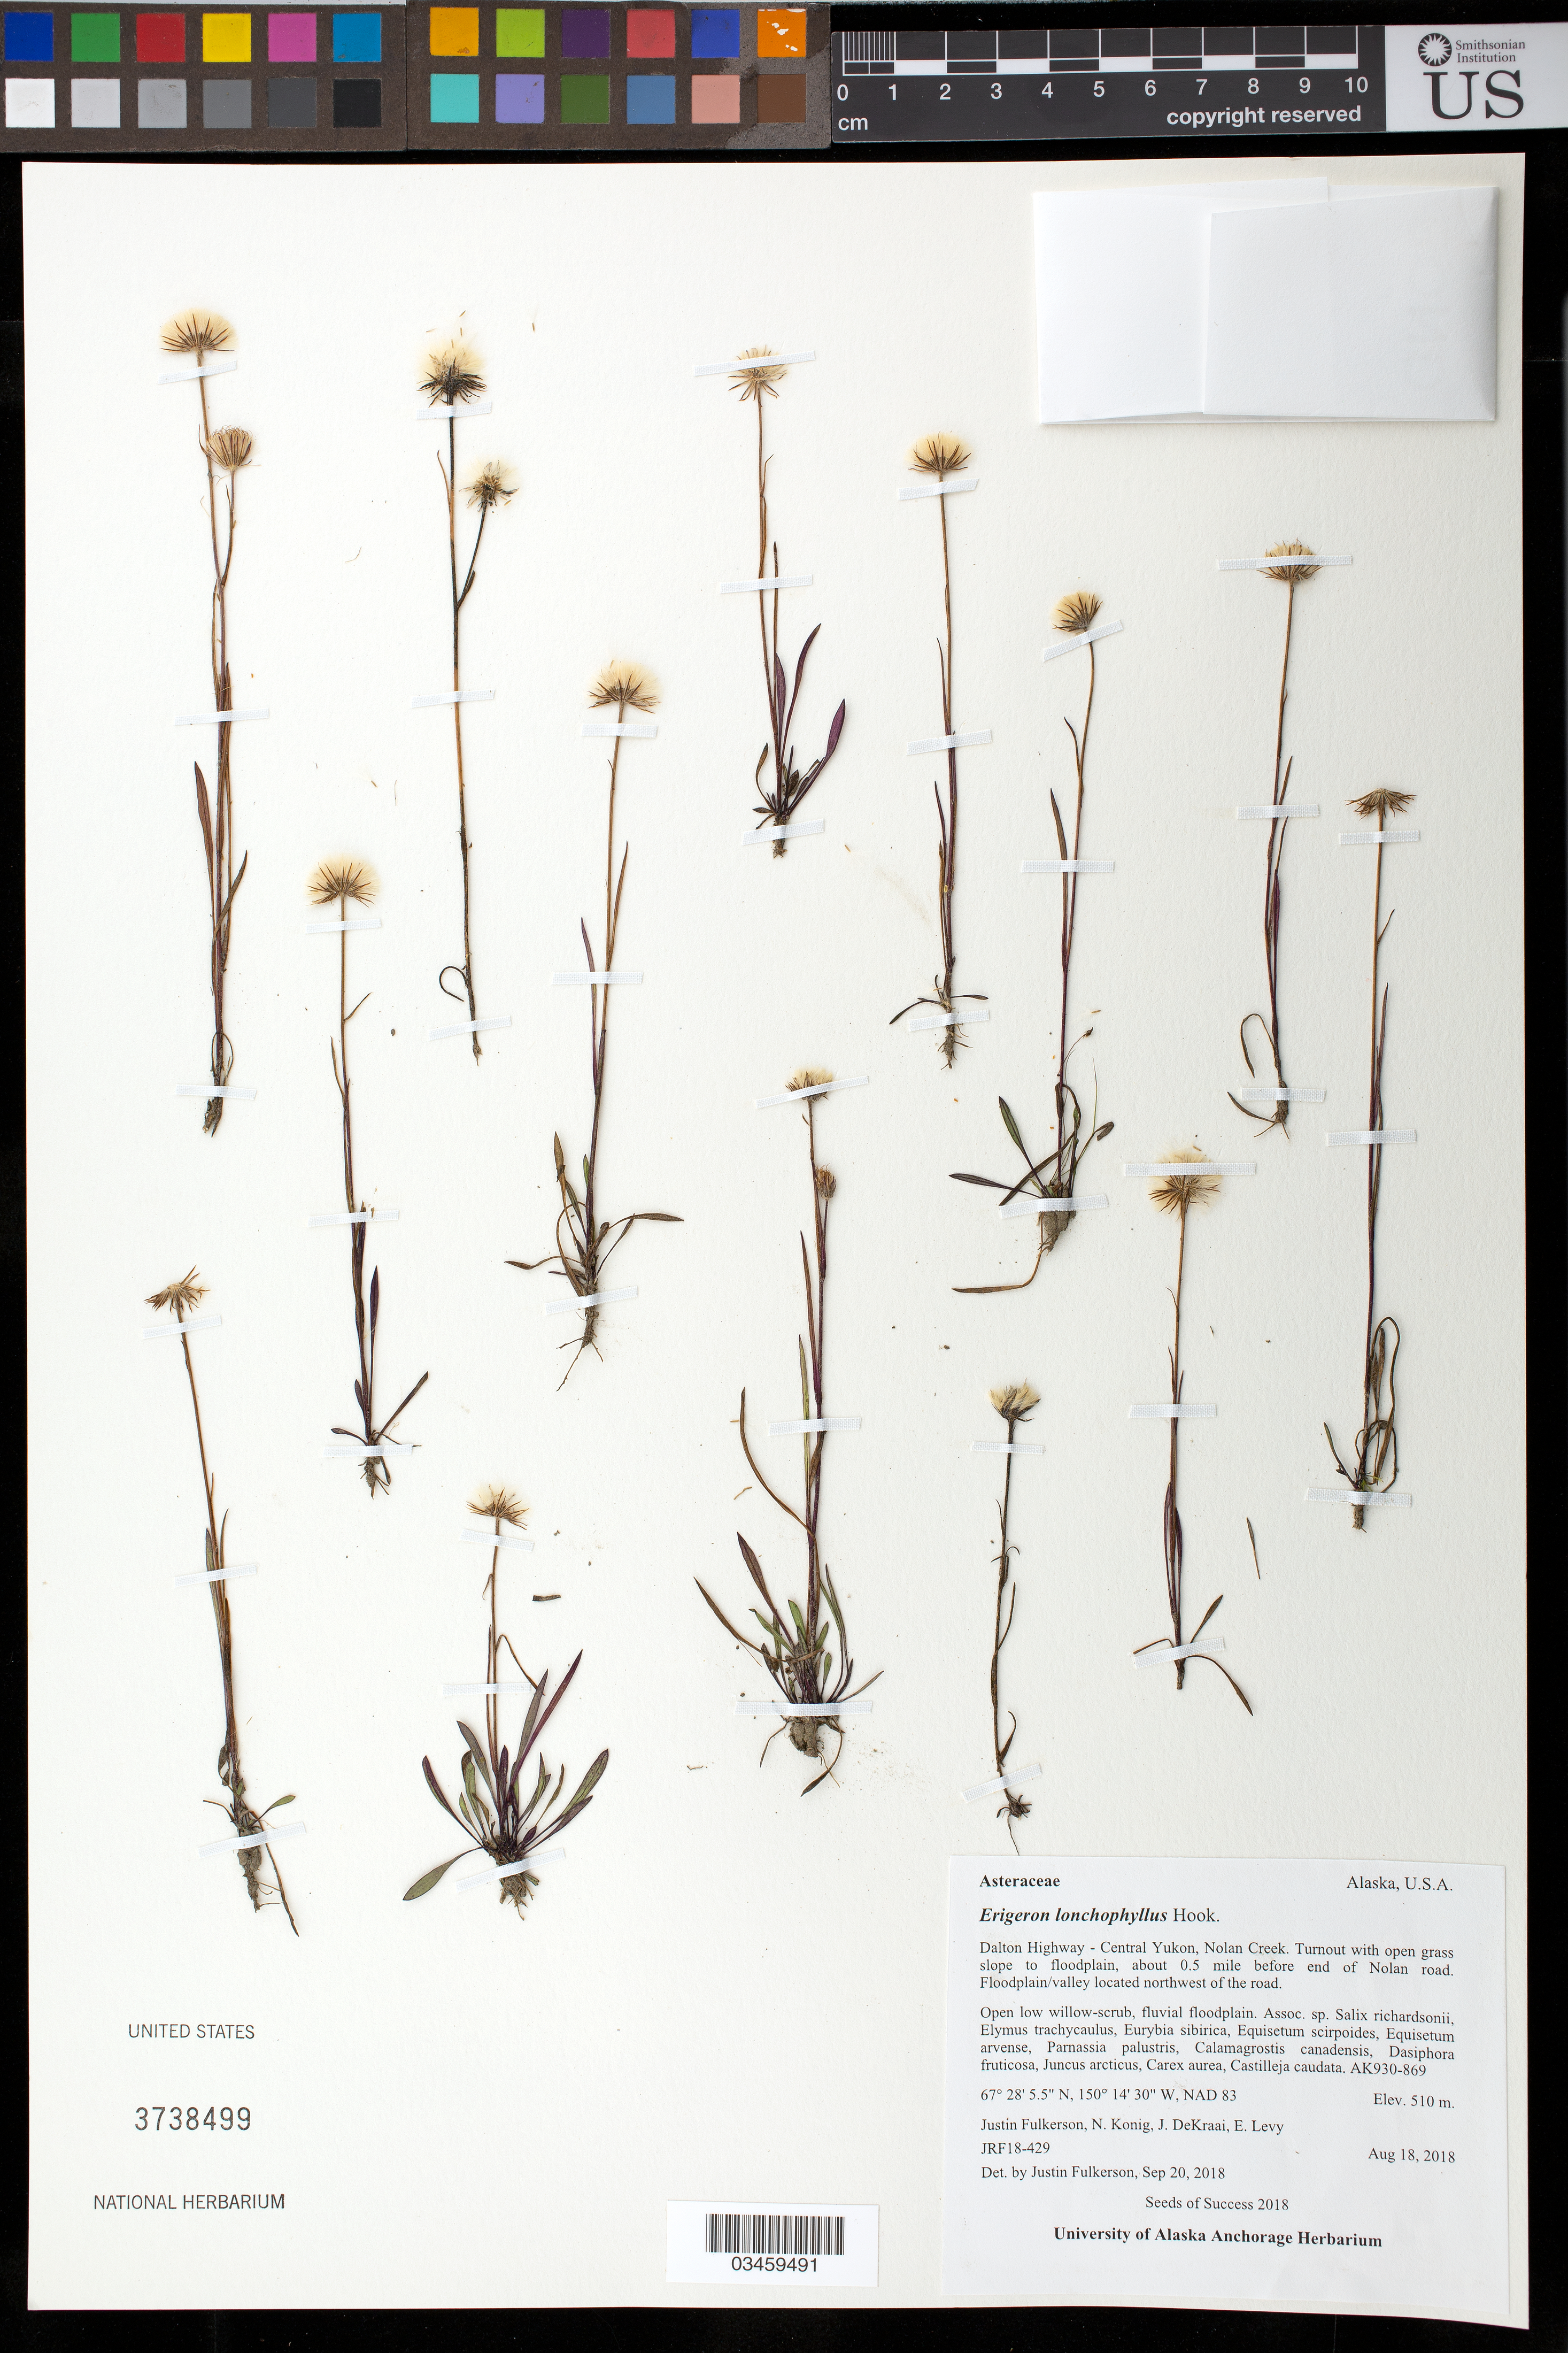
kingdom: Plantae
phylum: Tracheophyta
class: Magnoliopsida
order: Asterales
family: Asteraceae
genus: Erigeron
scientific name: Erigeron lonchophyllus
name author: Hook.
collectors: J. Fulkerson, N. Konig, E. Levy & J. Dekraai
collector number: JRF18-429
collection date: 2018-08-18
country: United States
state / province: Alaska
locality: Dalton Hwy-Central Yukon, Nolan Creek, turnout with open grass slope to floodplain, 0.5 mi before end of Nolan road, floodplain/valley located NW of the road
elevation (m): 510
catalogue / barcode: US 3738499